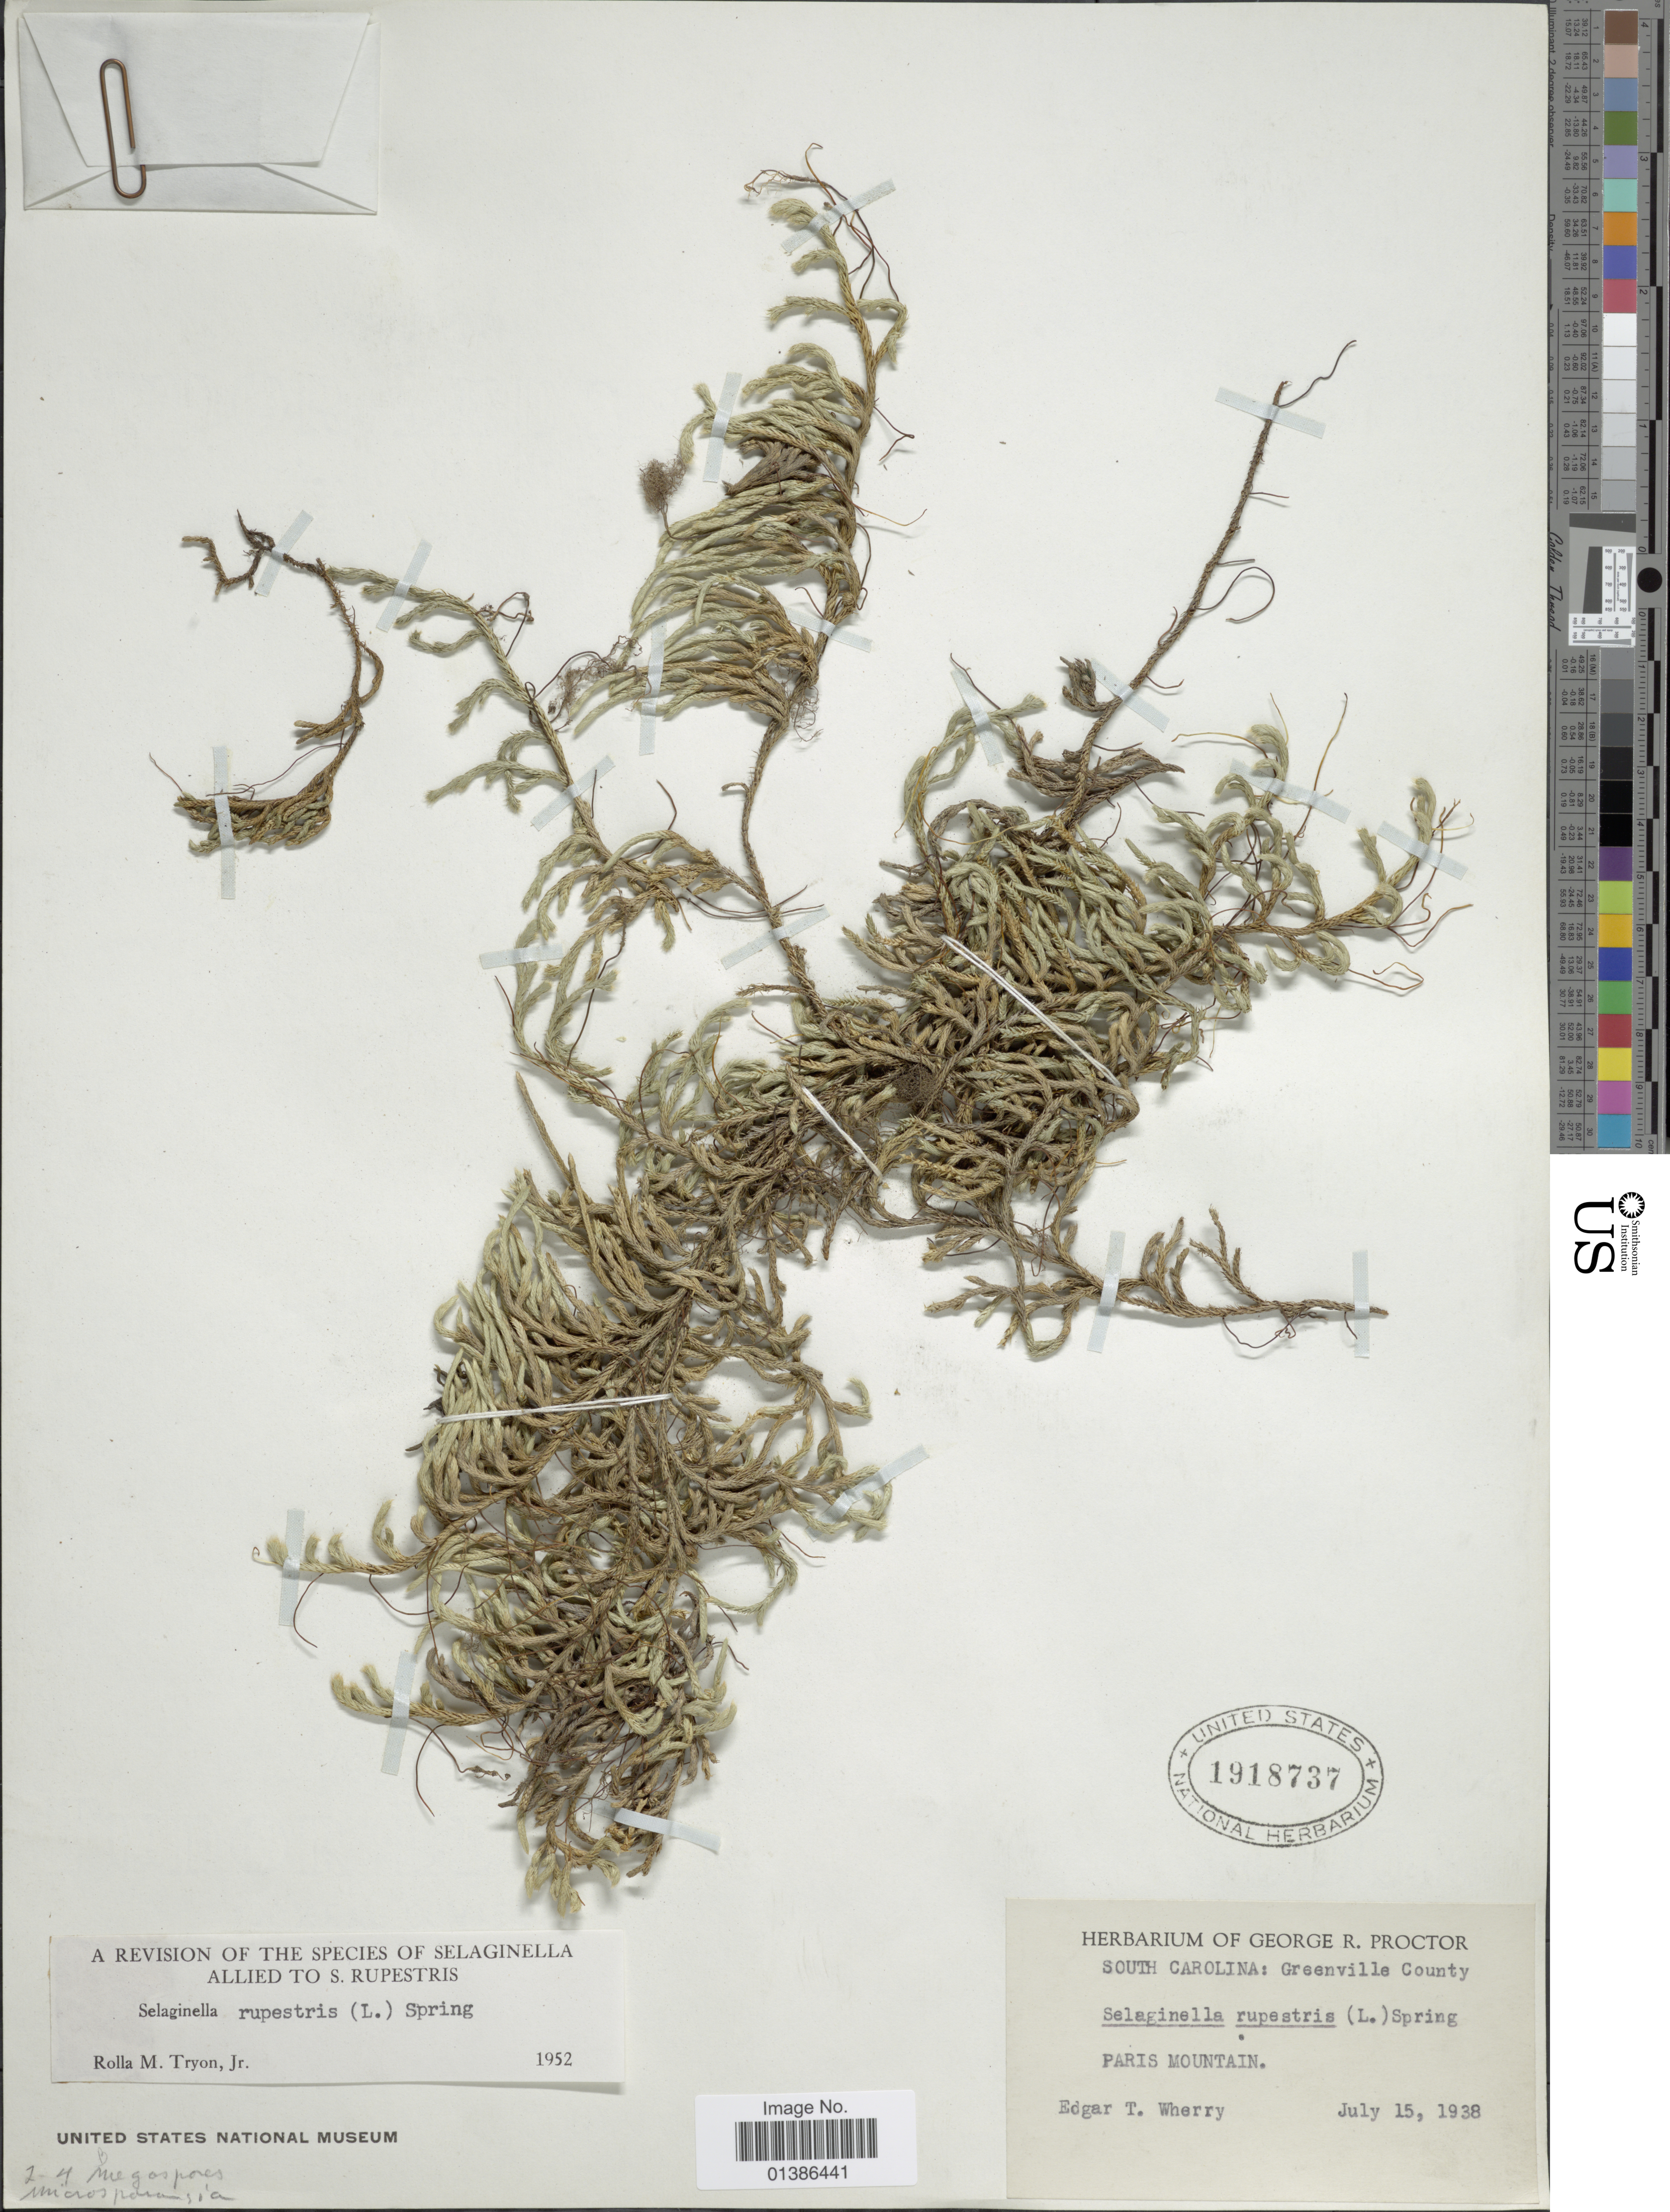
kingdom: Plantae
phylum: Tracheophyta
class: Lycopodiopsida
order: Selaginellales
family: Selaginellaceae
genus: Selaginella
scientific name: Selaginella rupestris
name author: (L.) Spring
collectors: E. T. Wherry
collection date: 1938-07-15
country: United States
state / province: South Carolina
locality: Greenville County. Paris Mountain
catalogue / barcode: US 1918737